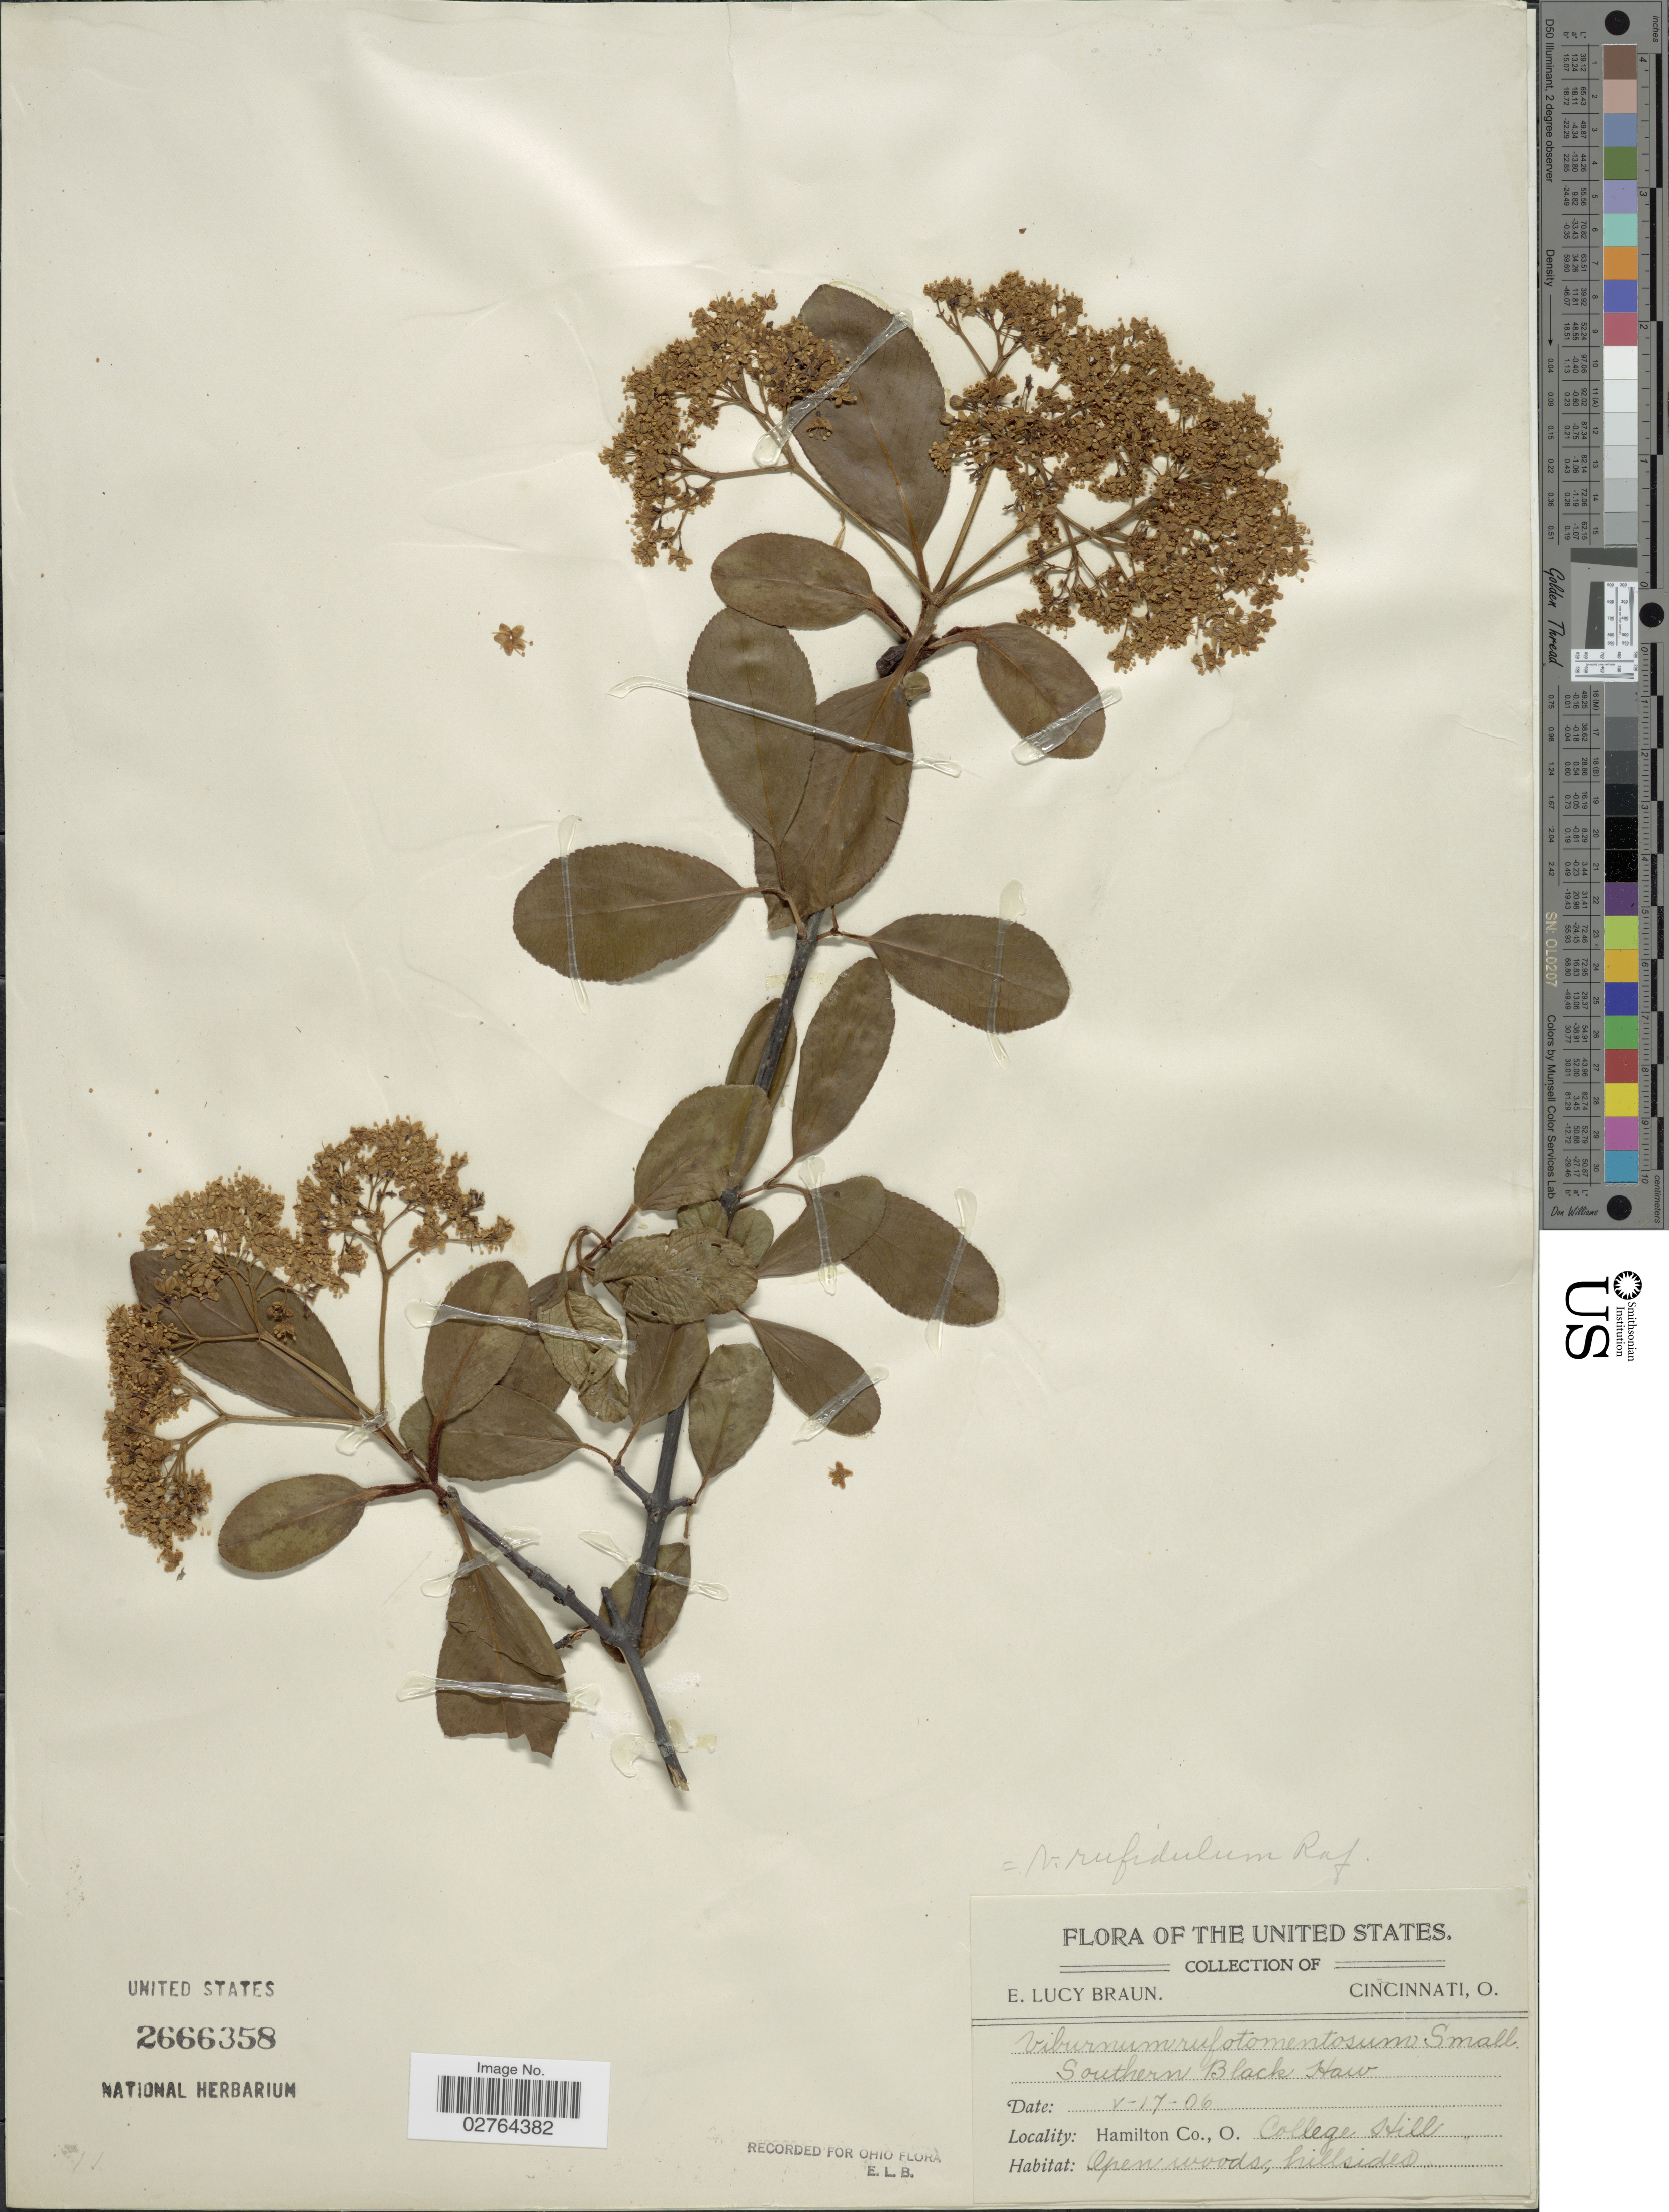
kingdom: Plantae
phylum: Tracheophyta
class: Magnoliopsida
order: Dipsacales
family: Viburnaceae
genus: Viburnum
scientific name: Viburnum rufidulum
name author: Raf.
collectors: E. L. Braun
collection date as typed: Transcribed d/m/y: 17/5/6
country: United States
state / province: Ohio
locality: Hamilton Co., College Hill.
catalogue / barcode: US 2666358